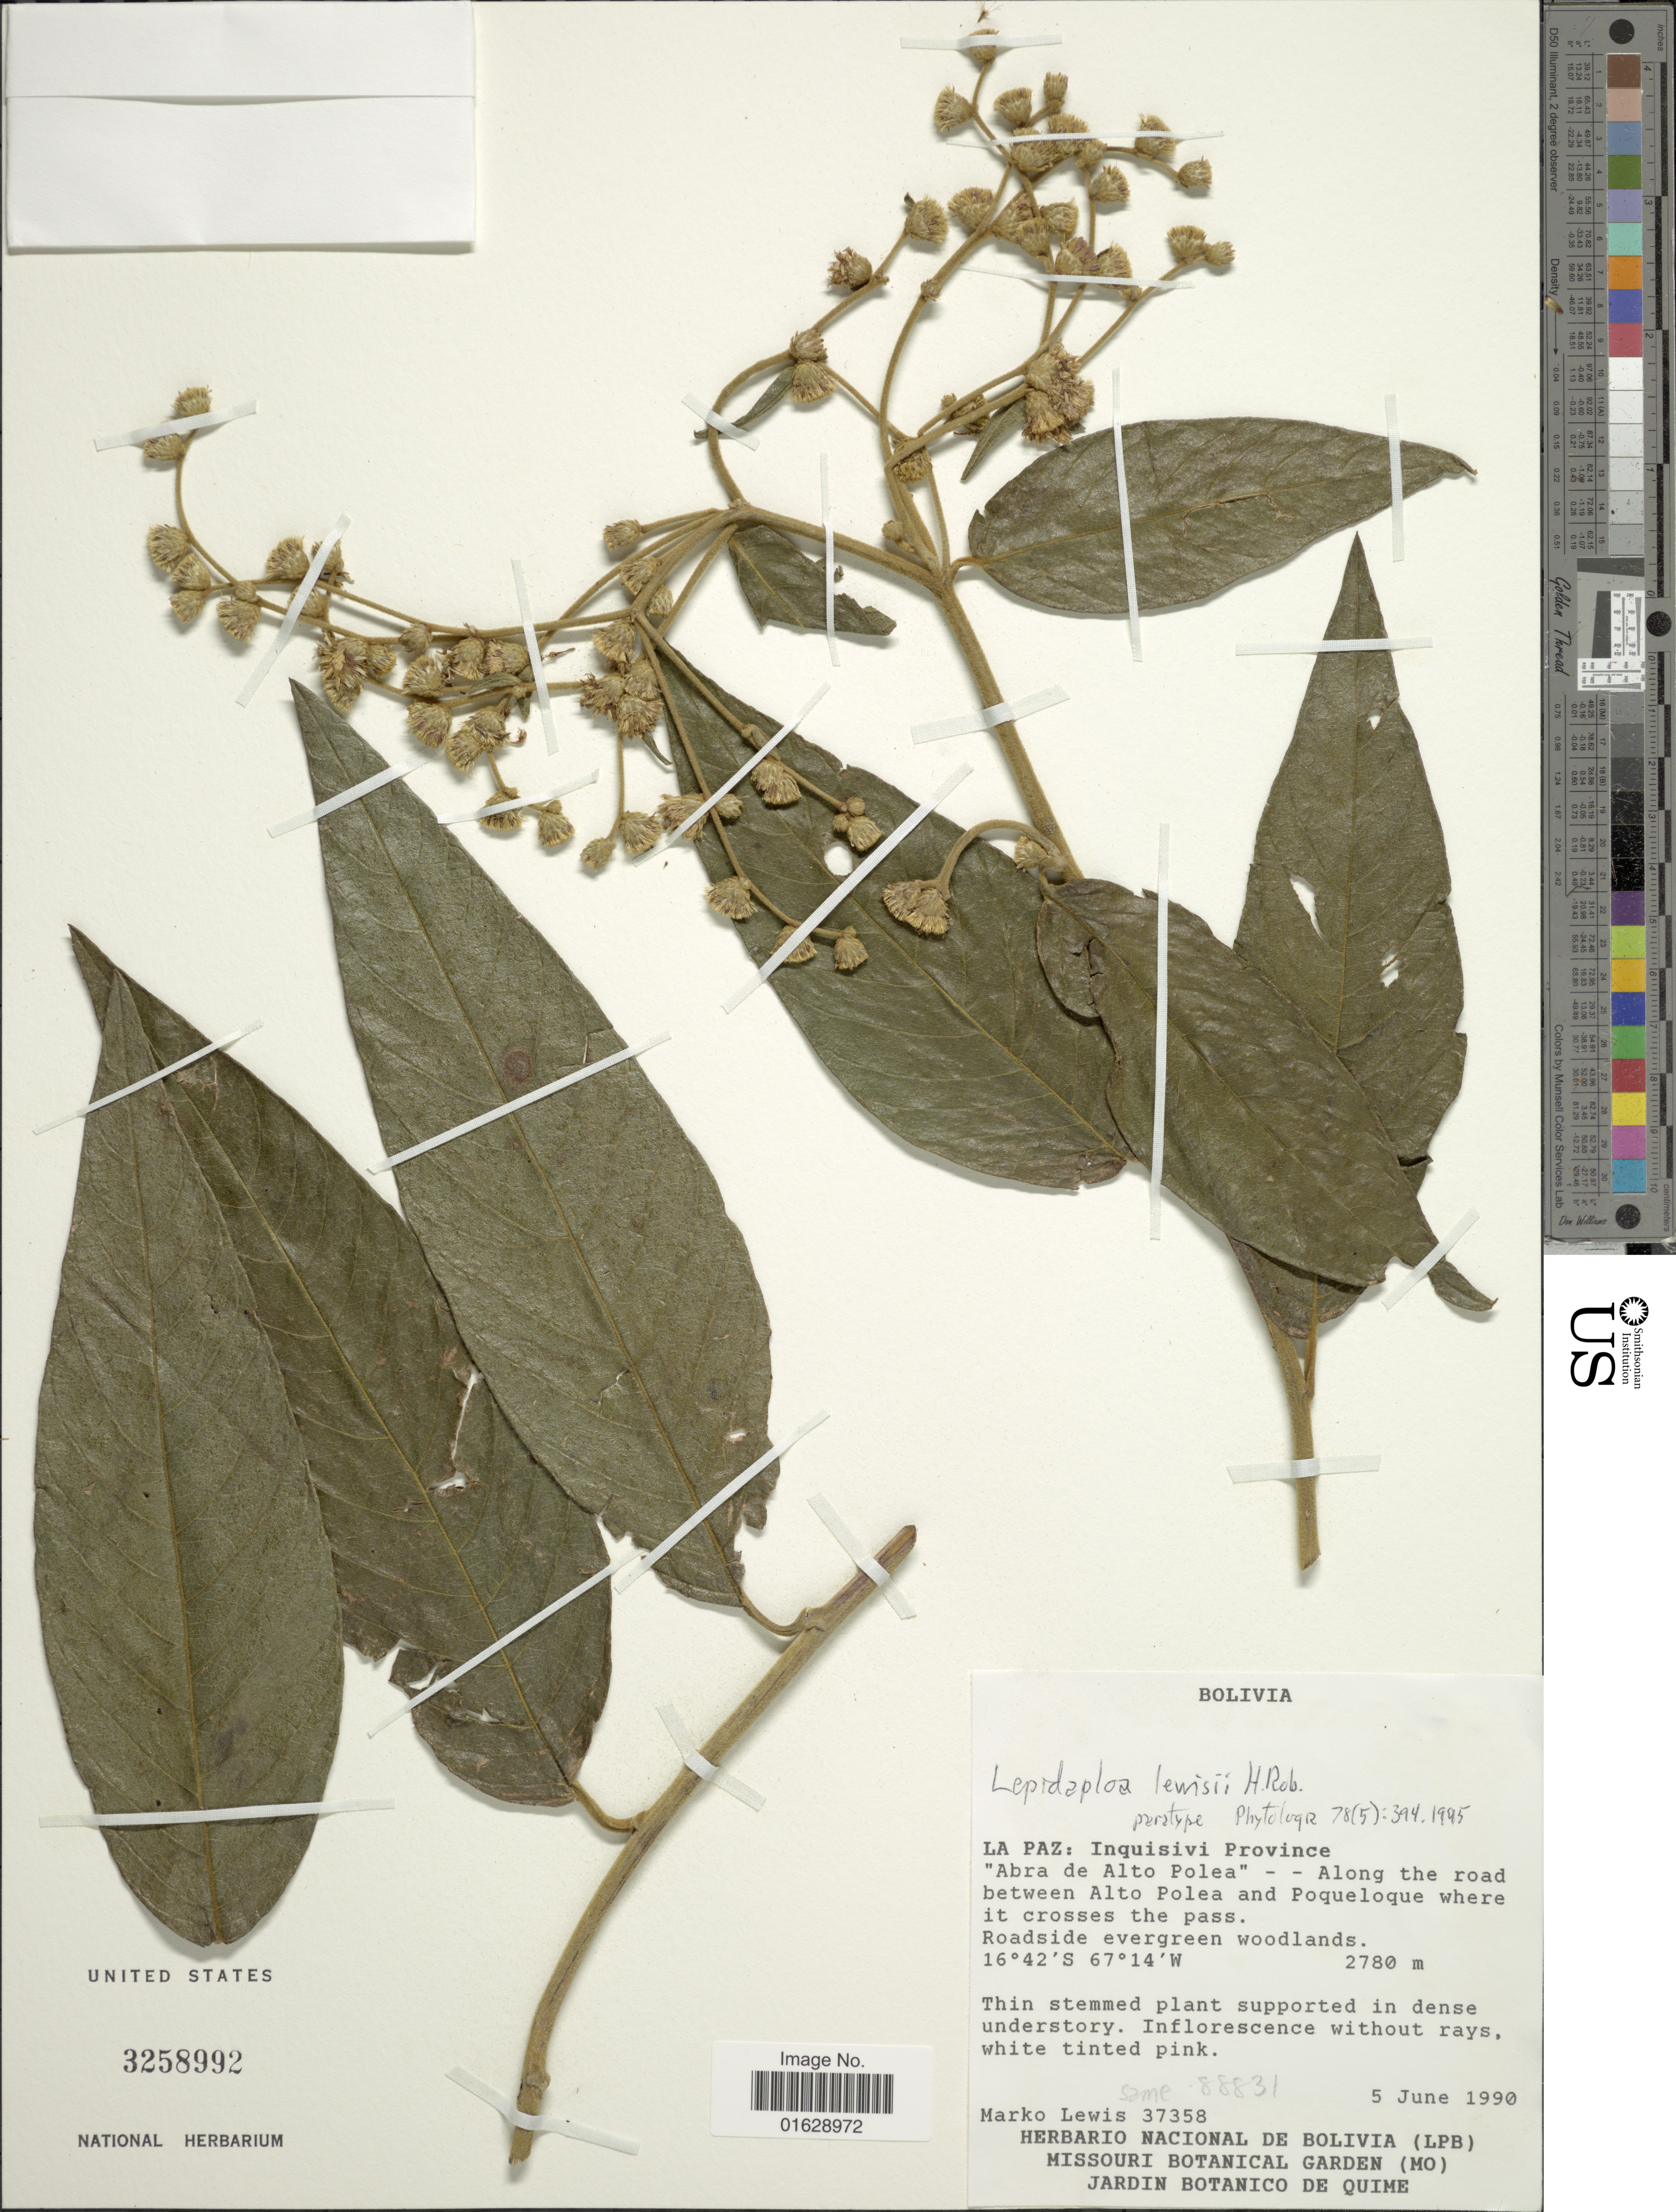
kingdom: Plantae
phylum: Tracheophyta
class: Magnoliopsida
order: Asterales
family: Asteraceae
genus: Lepidaploa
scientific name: Lepidaploa lewisii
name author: H. Rob.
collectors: M. A. Lewis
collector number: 37358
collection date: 1990-06-05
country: Bolivia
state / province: La Paz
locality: Inquisivi Province. 'Abra de Alto Polea' - - Along the road between Alto Polea and Poqueloque where it crosses the pass.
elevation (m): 2780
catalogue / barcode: US 3258992